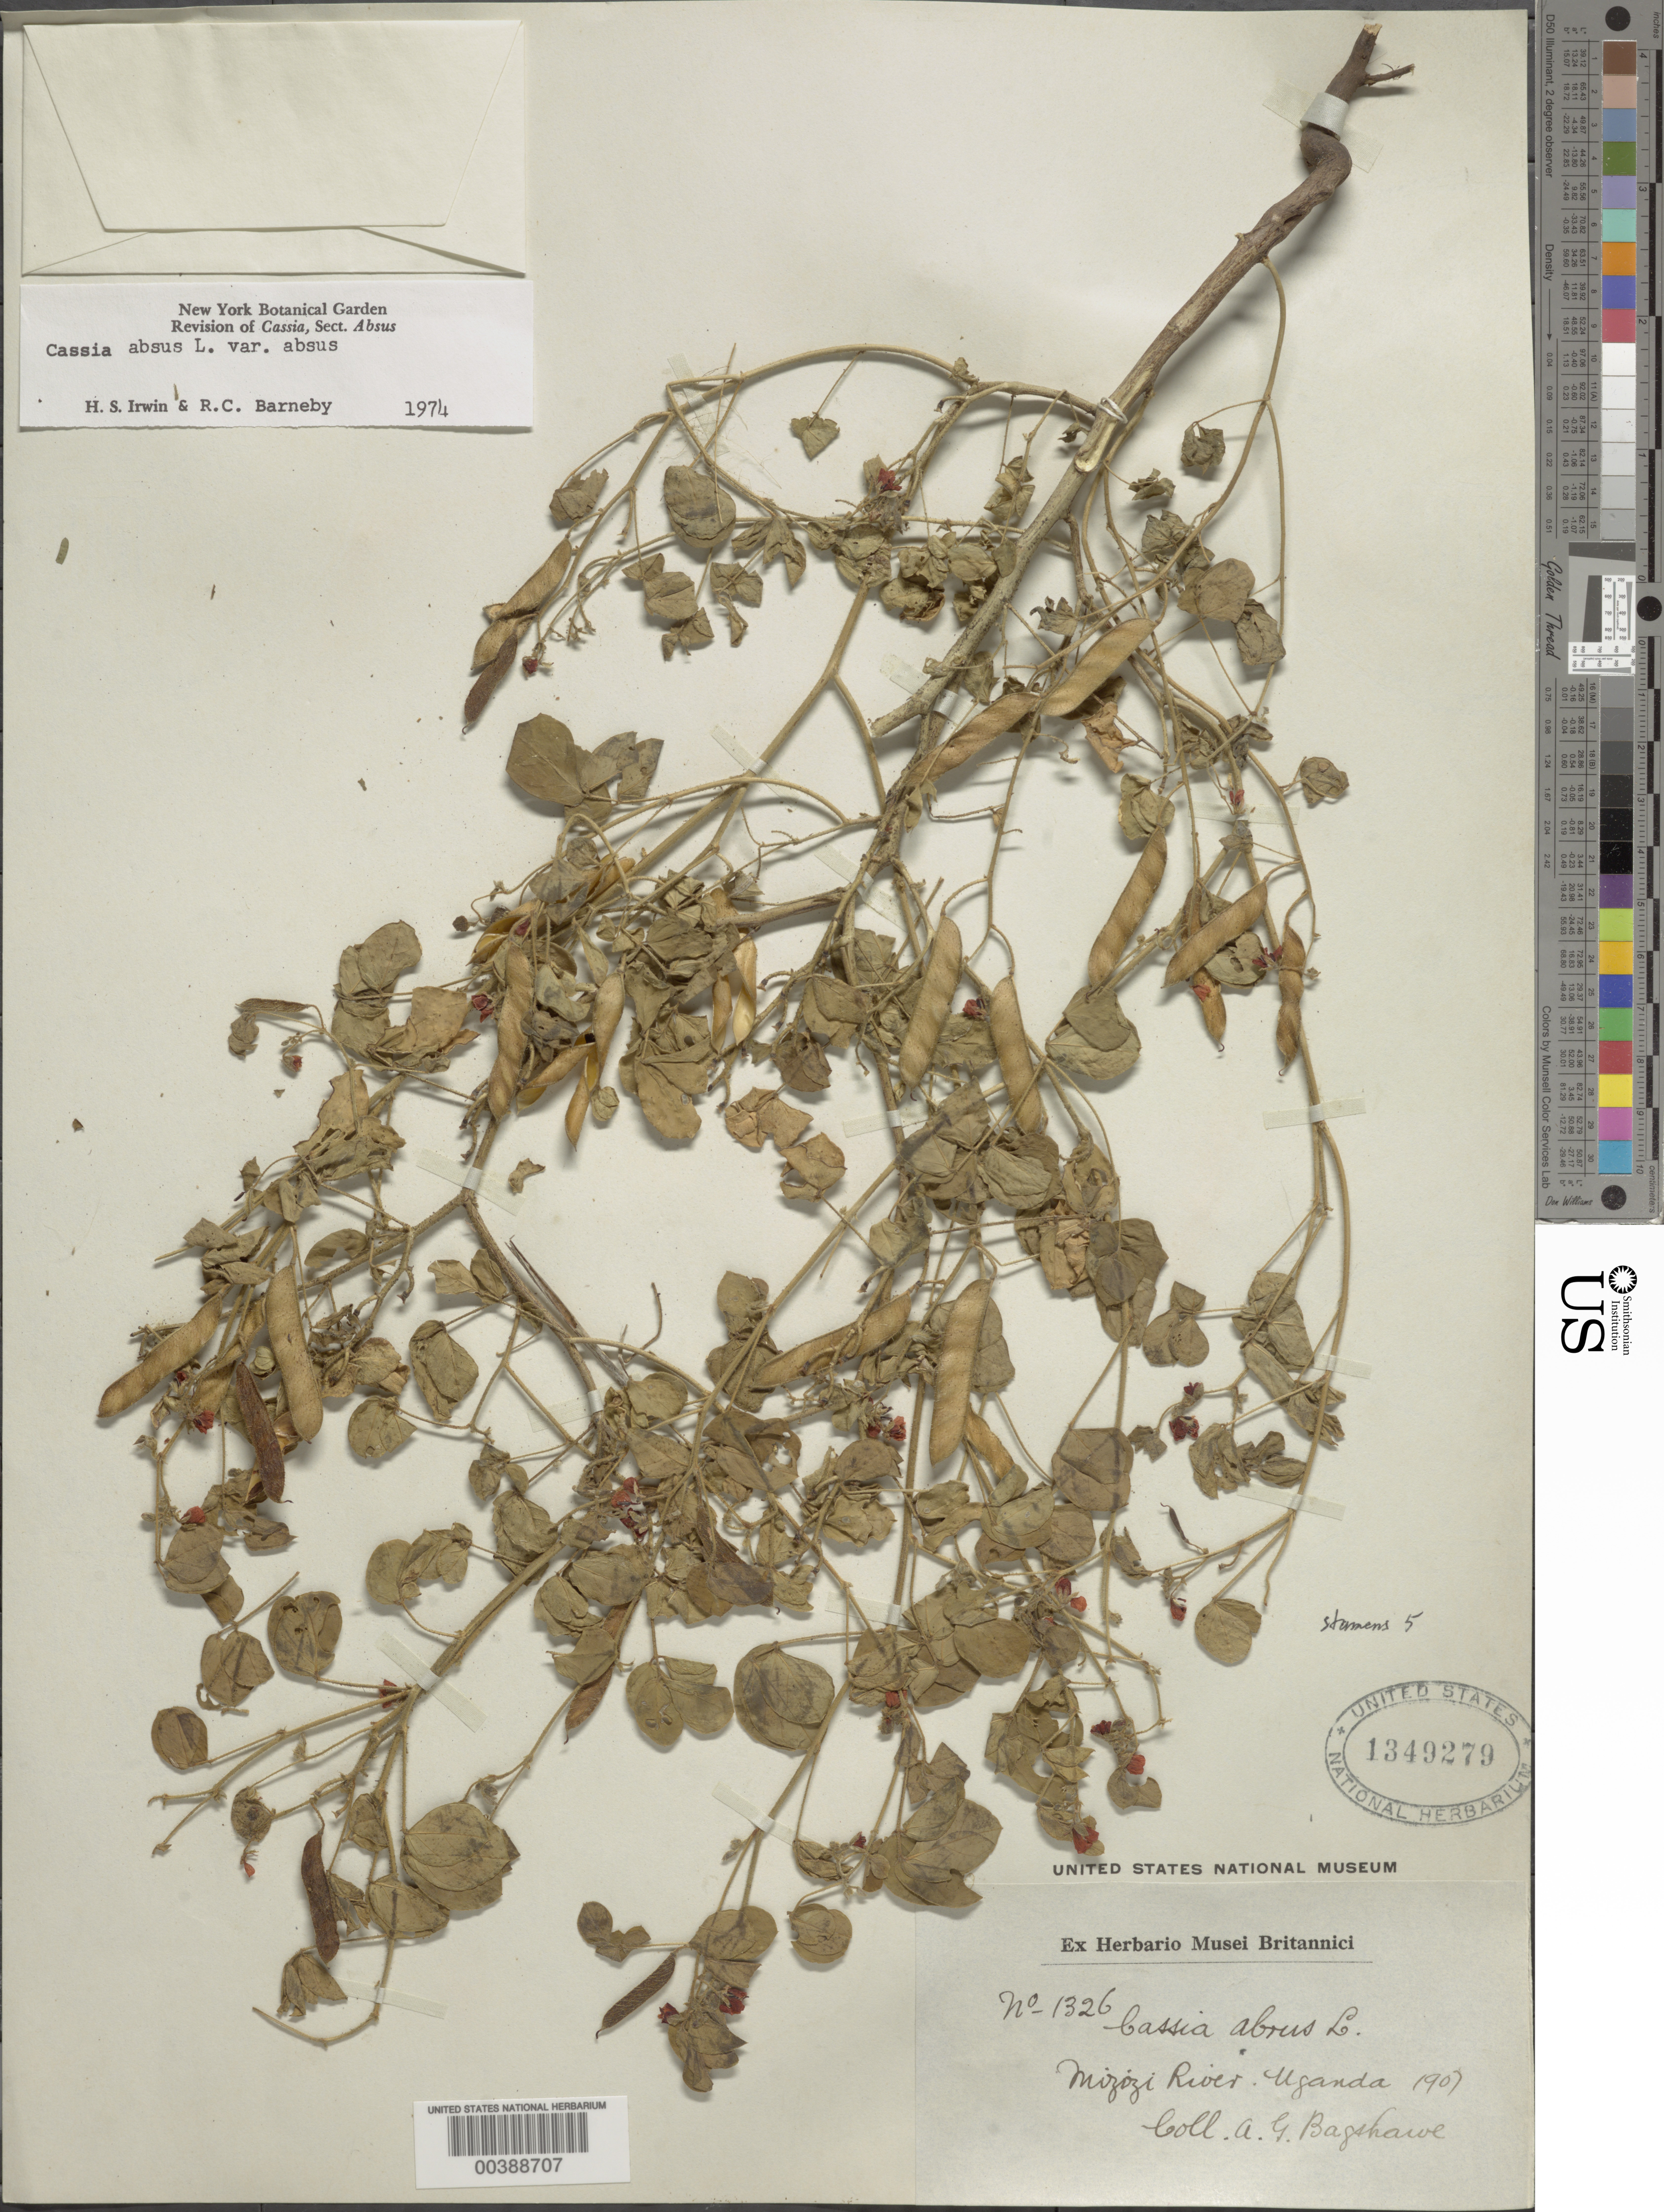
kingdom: Plantae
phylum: Tracheophyta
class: Magnoliopsida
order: Fabales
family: Fabaceae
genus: Chamaecrista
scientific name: Chamaecrista absus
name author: (L.) H.S. Irwin & Barneby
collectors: A. Bagshawe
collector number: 1326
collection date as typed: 1907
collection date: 1907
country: Uganda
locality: Mizizi river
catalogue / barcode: US 1349279